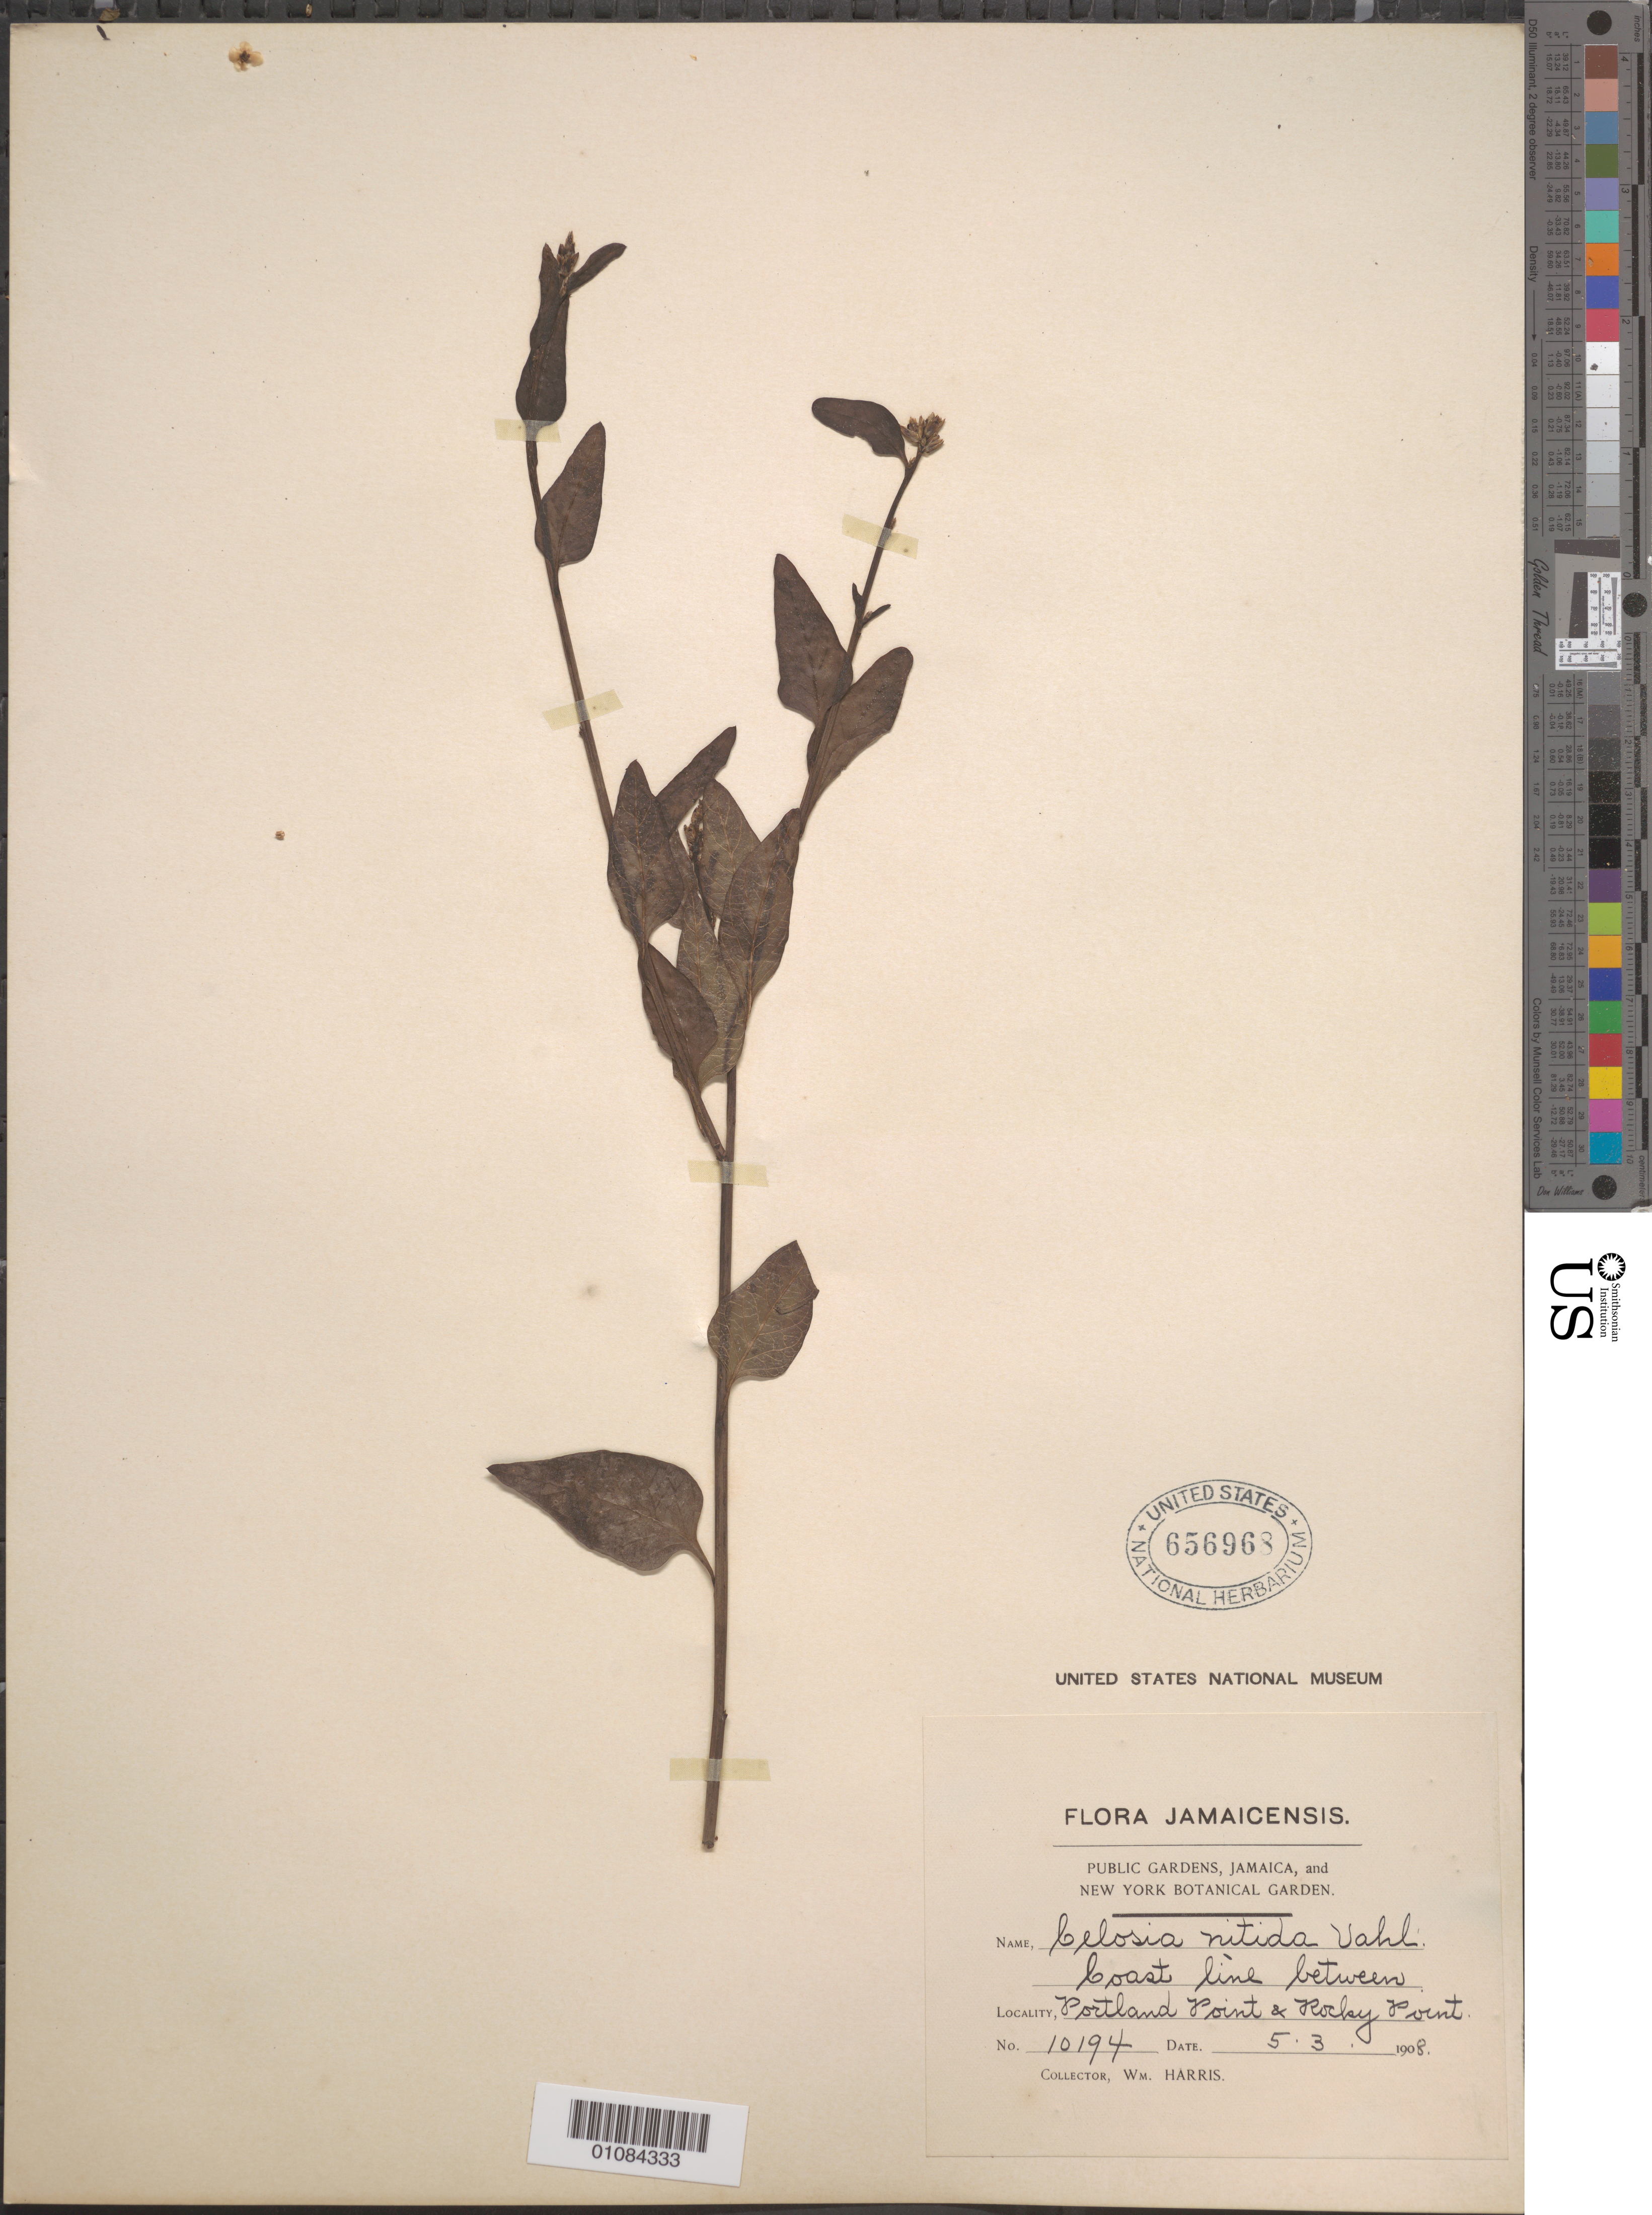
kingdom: Plantae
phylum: Tracheophyta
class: Magnoliopsida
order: Caryophyllales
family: Amaranthaceae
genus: Celosia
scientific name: Celosia nitida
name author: Vahl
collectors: W. Harris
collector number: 10194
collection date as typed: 05 Mar 1908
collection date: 1908-03-05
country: Jamaica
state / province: Clarendon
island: Jamaica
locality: Coast line between Portland Point and Rocky Point.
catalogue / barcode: US 656963